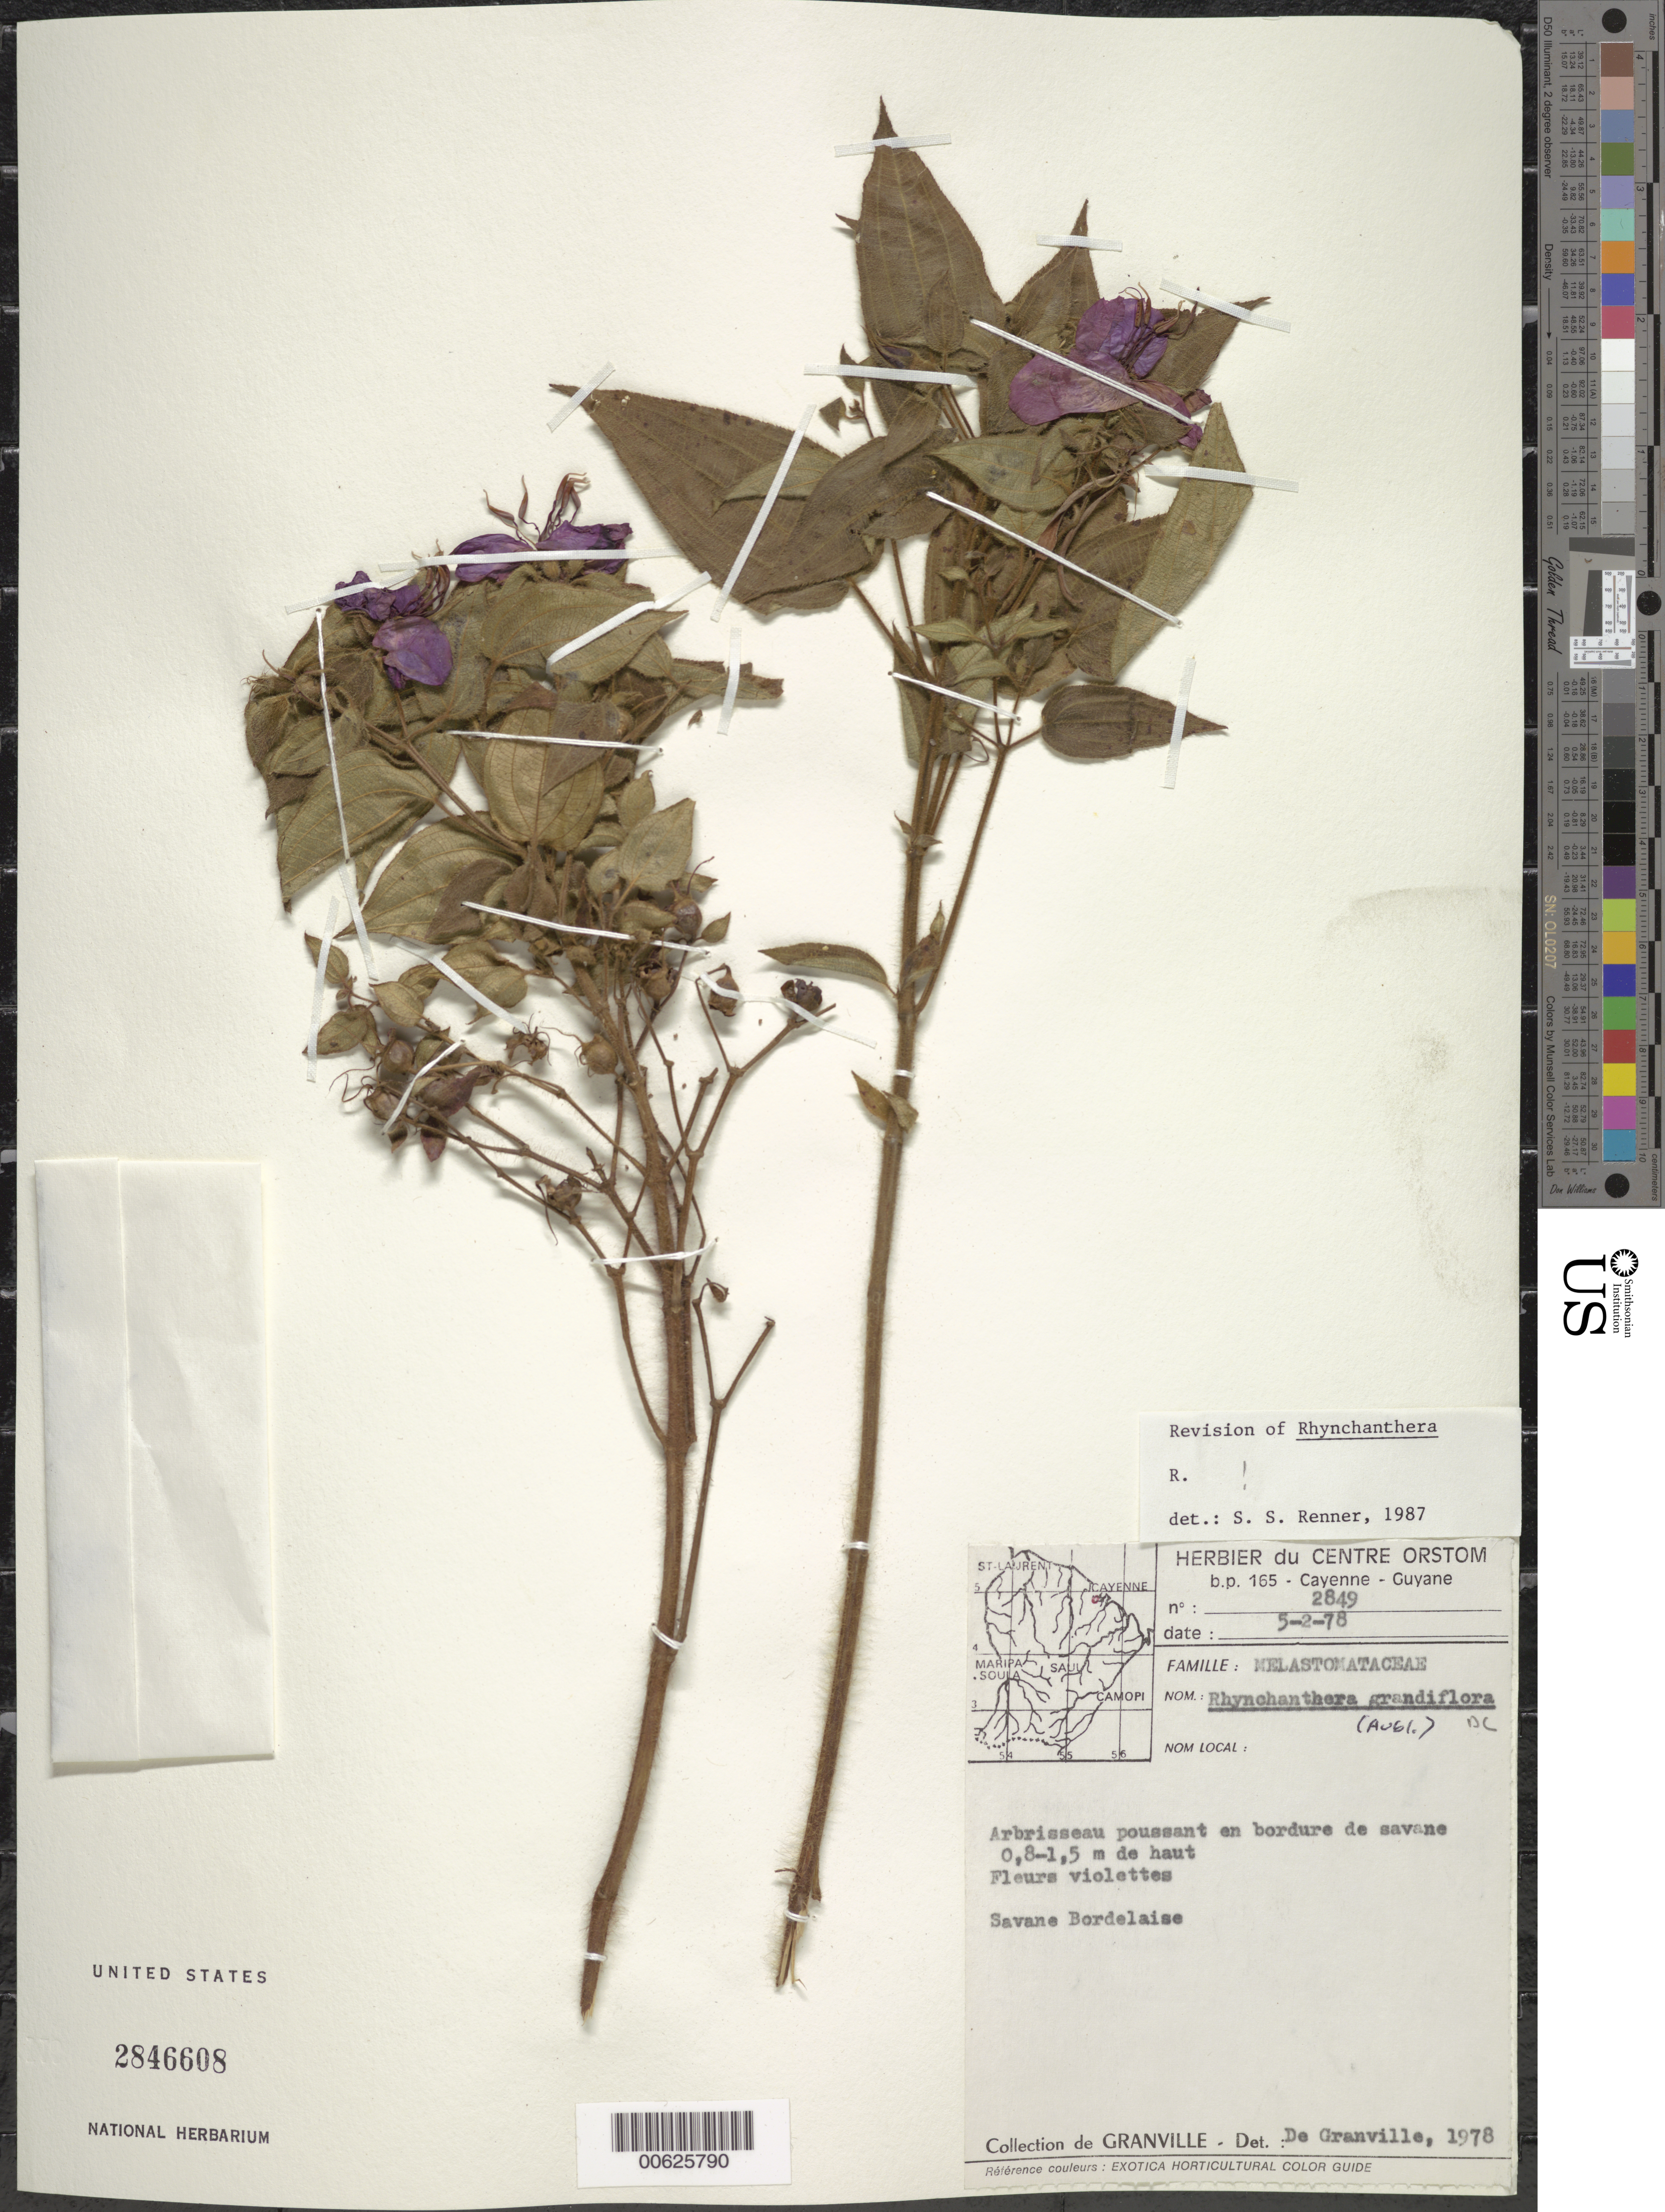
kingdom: Plantae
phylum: Tracheophyta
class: Magnoliopsida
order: Myrtales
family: Melastomataceae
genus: Rhynchanthera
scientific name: Rhynchanthera grandiflora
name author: (Aubl.) DC.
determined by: Renner, S. S.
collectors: J.-J. de Granville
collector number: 2849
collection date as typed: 5-Feb-78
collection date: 1978-02-05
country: French Guiana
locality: Savane Bordelaise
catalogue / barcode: US 2846608